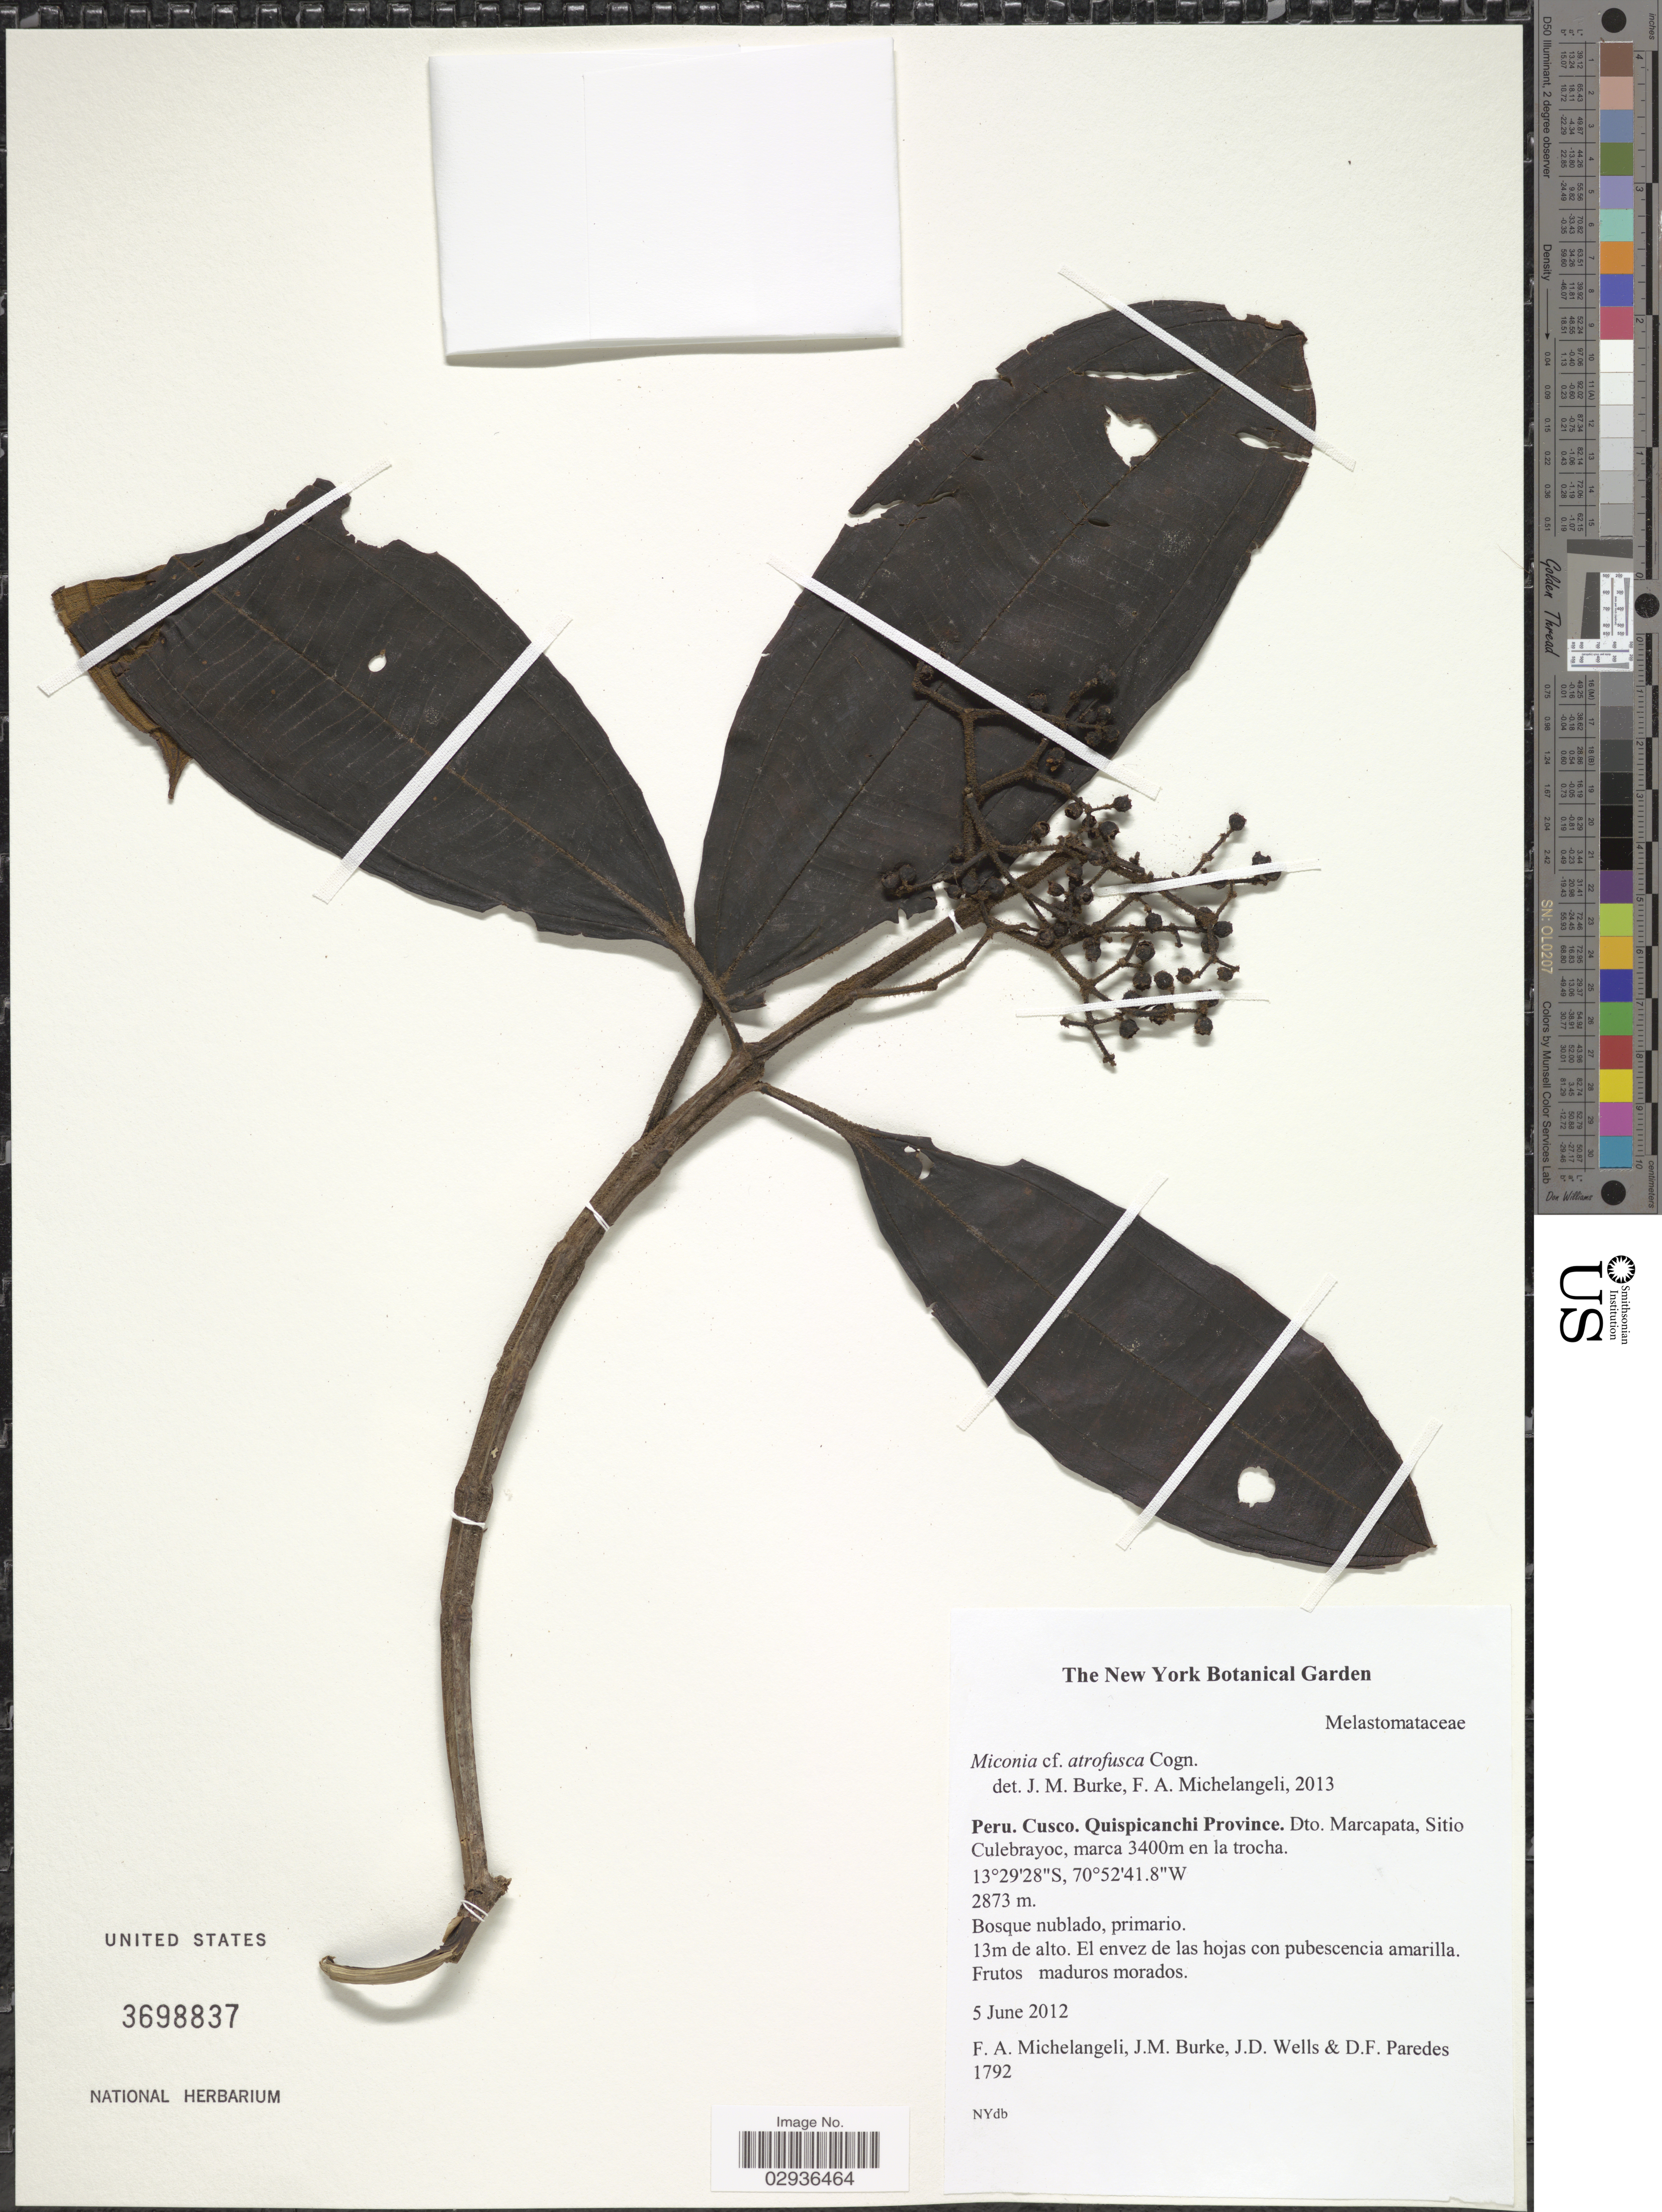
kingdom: Plantae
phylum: Tracheophyta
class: Magnoliopsida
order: Myrtales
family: Melastomataceae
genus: Miconia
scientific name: Miconia atrofusca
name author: Cogn.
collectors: F. A. Michelangeli, Jac. M. Burke, J. Wells & D. Paredes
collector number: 1792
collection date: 2012-06-05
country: Peru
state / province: Cusco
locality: Quispicachi Province. Dto. Marcapata, Sitio Culebrayoc.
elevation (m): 2873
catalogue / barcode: US 3698837